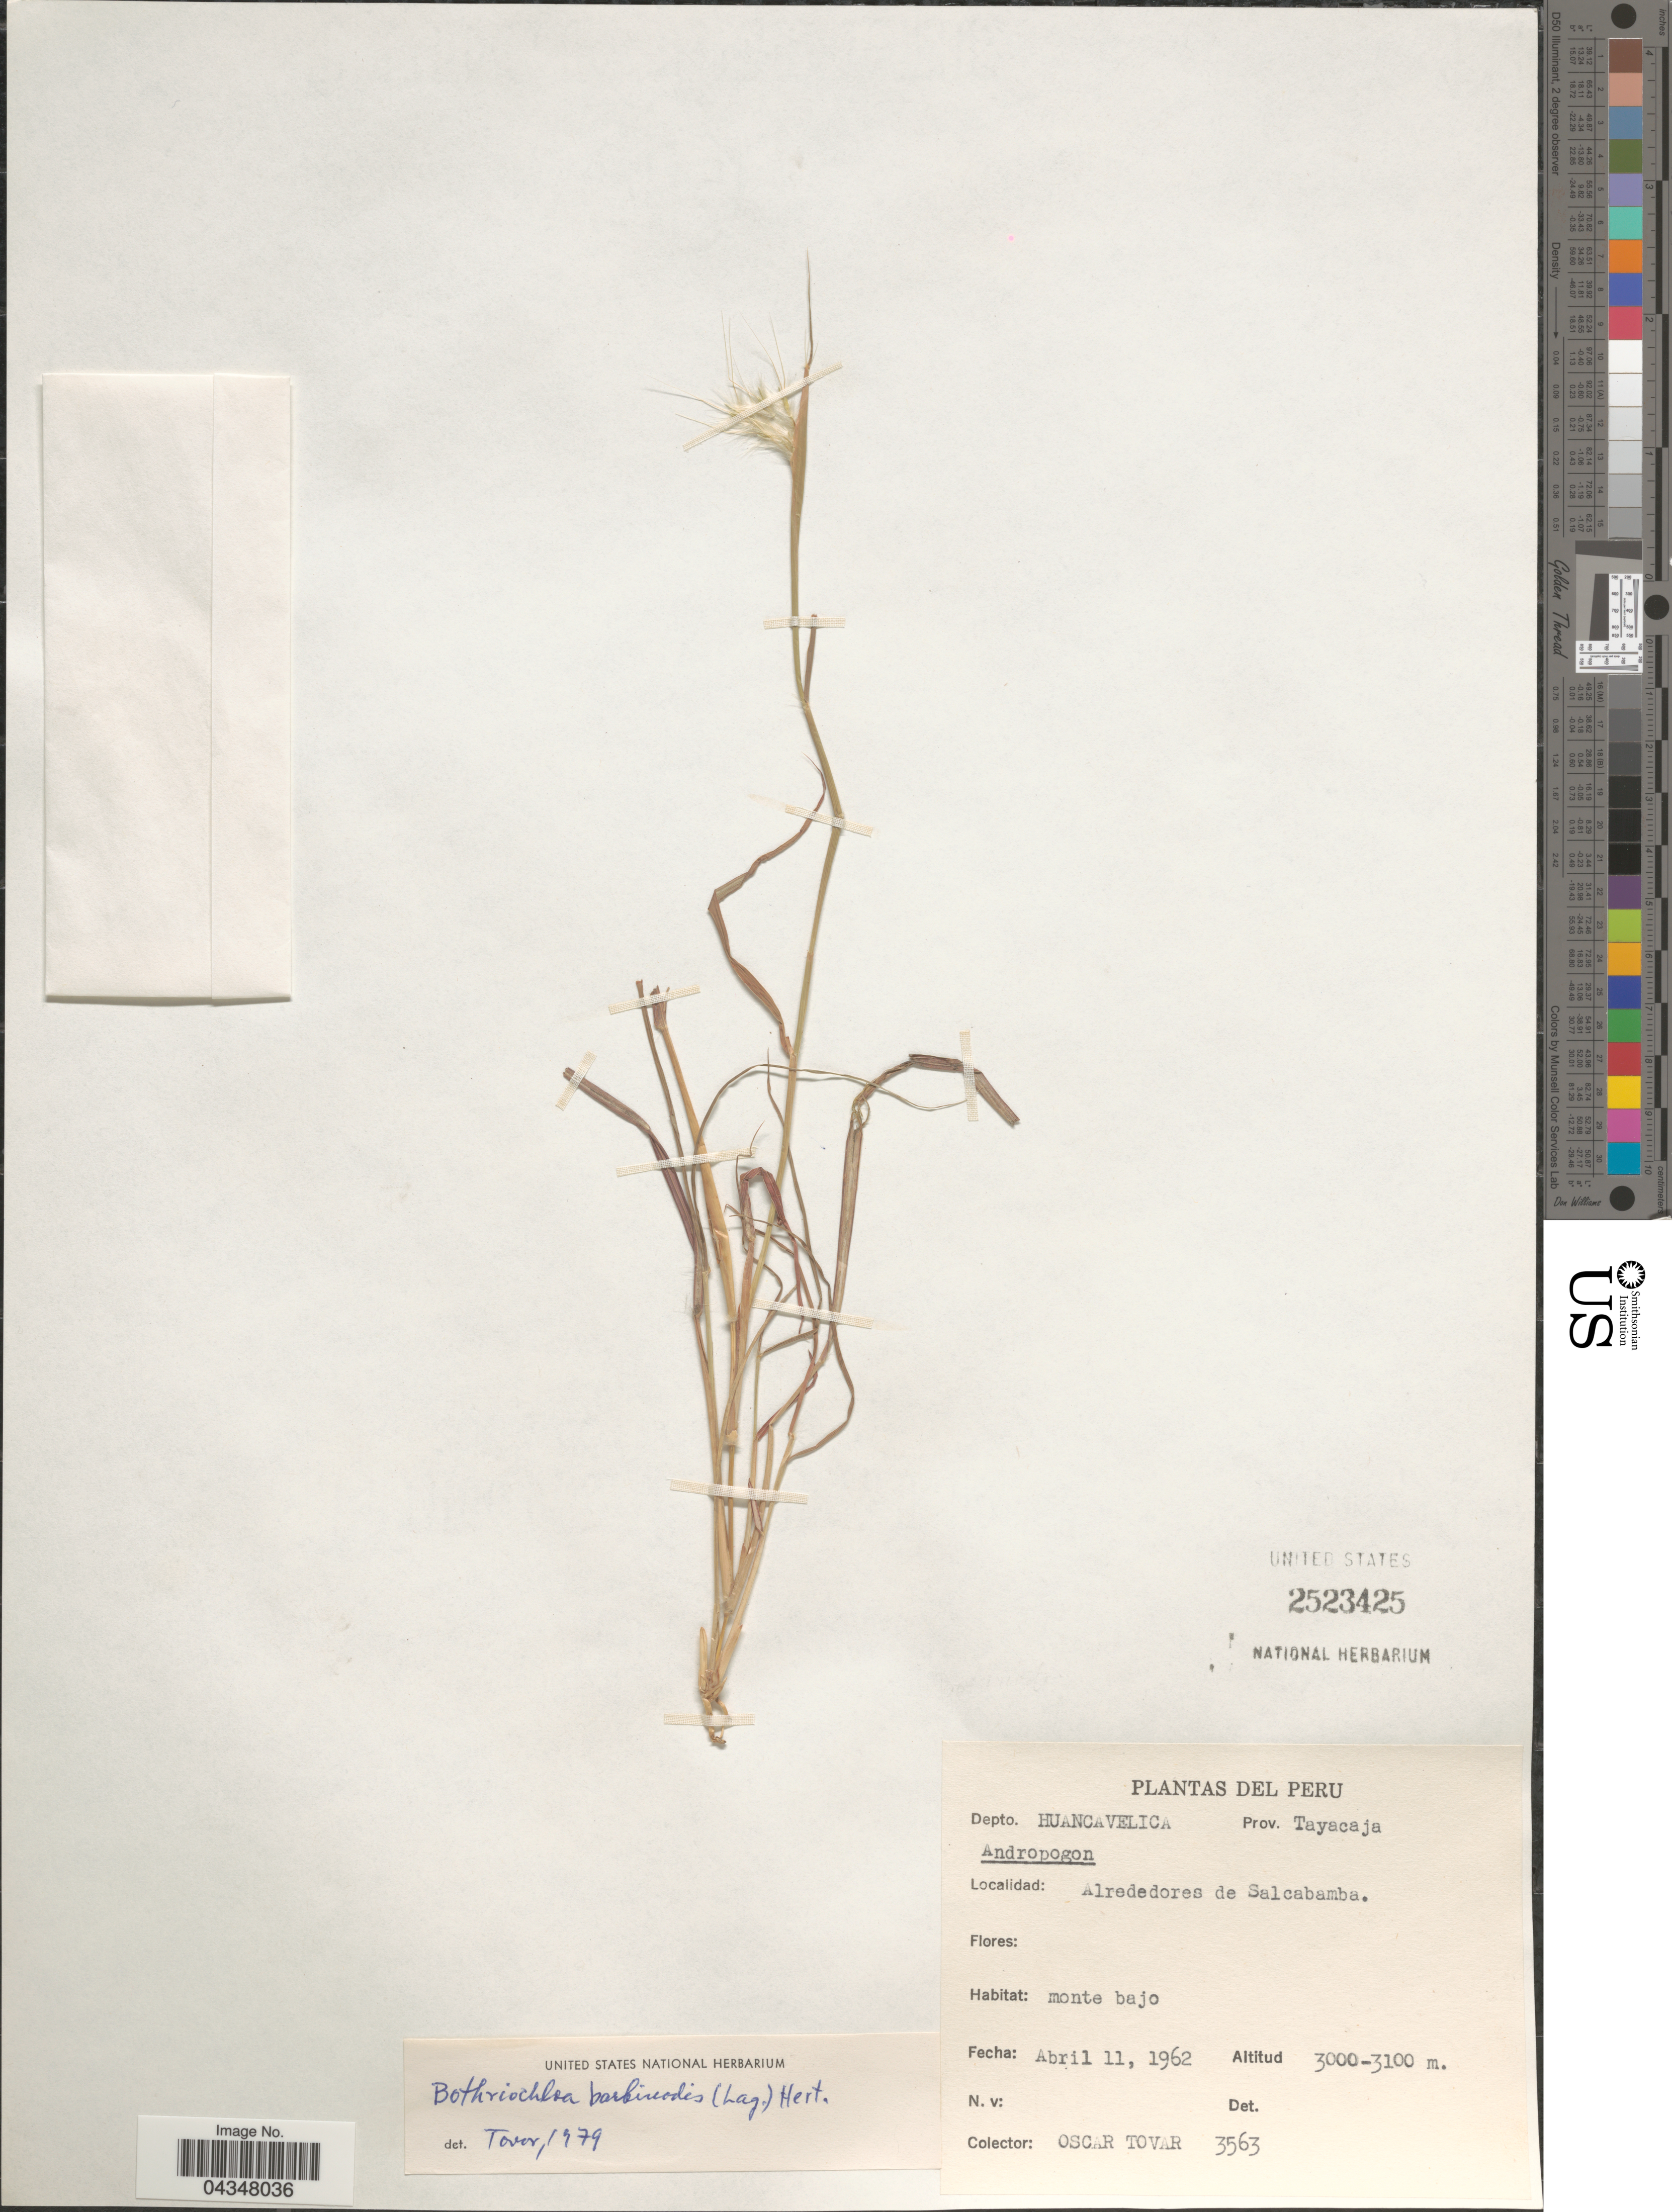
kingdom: Plantae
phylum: Tracheophyta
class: Liliopsida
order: Poales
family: Poaceae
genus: Bothriochloa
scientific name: Bothriochloa barbinodis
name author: (Lag.) Herter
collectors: Ó. Tovar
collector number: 3563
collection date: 1962-04-11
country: Peru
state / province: Huancavelica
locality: Depto. Huancavelica. Prov. Tayacaja. Alrededores de Salcabamba.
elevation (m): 3000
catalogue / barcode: US 2523425